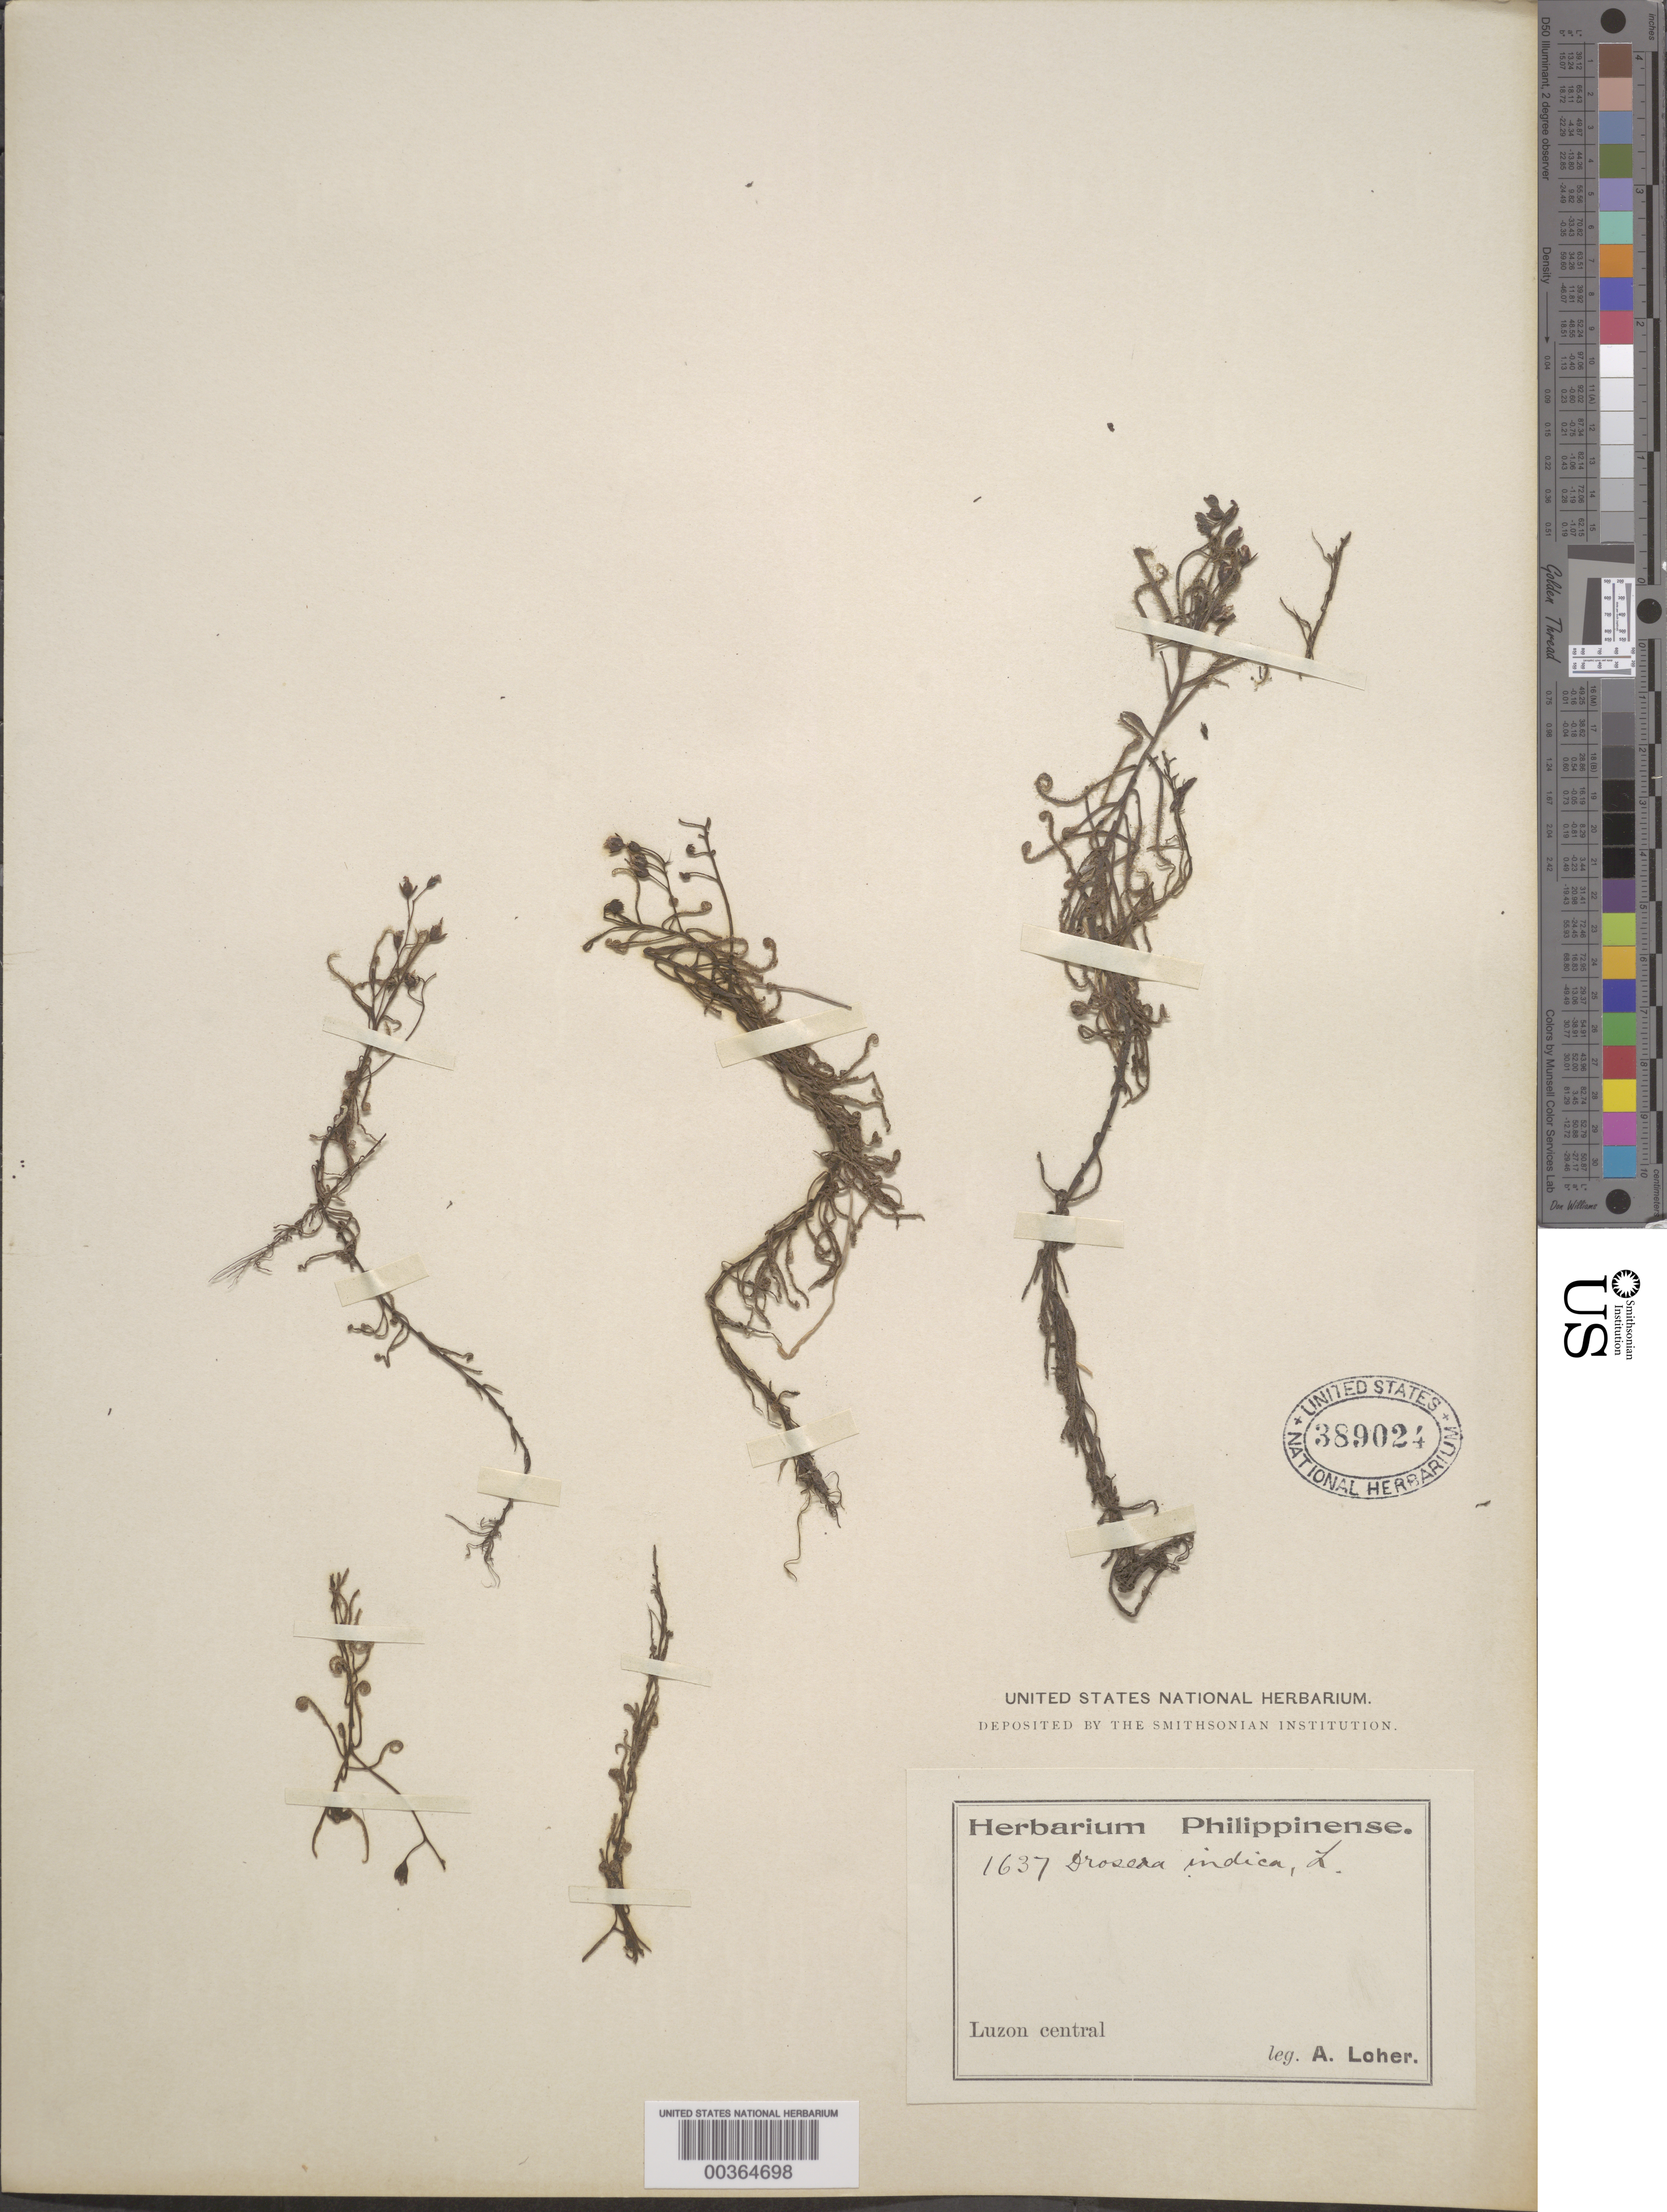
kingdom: Plantae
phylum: Tracheophyta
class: Magnoliopsida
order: Caryophyllales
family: Droseraceae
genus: Drosera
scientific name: Drosera indica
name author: L.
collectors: A. Loher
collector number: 1637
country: Philippines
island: Luzon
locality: Central luzon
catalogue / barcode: US 389024